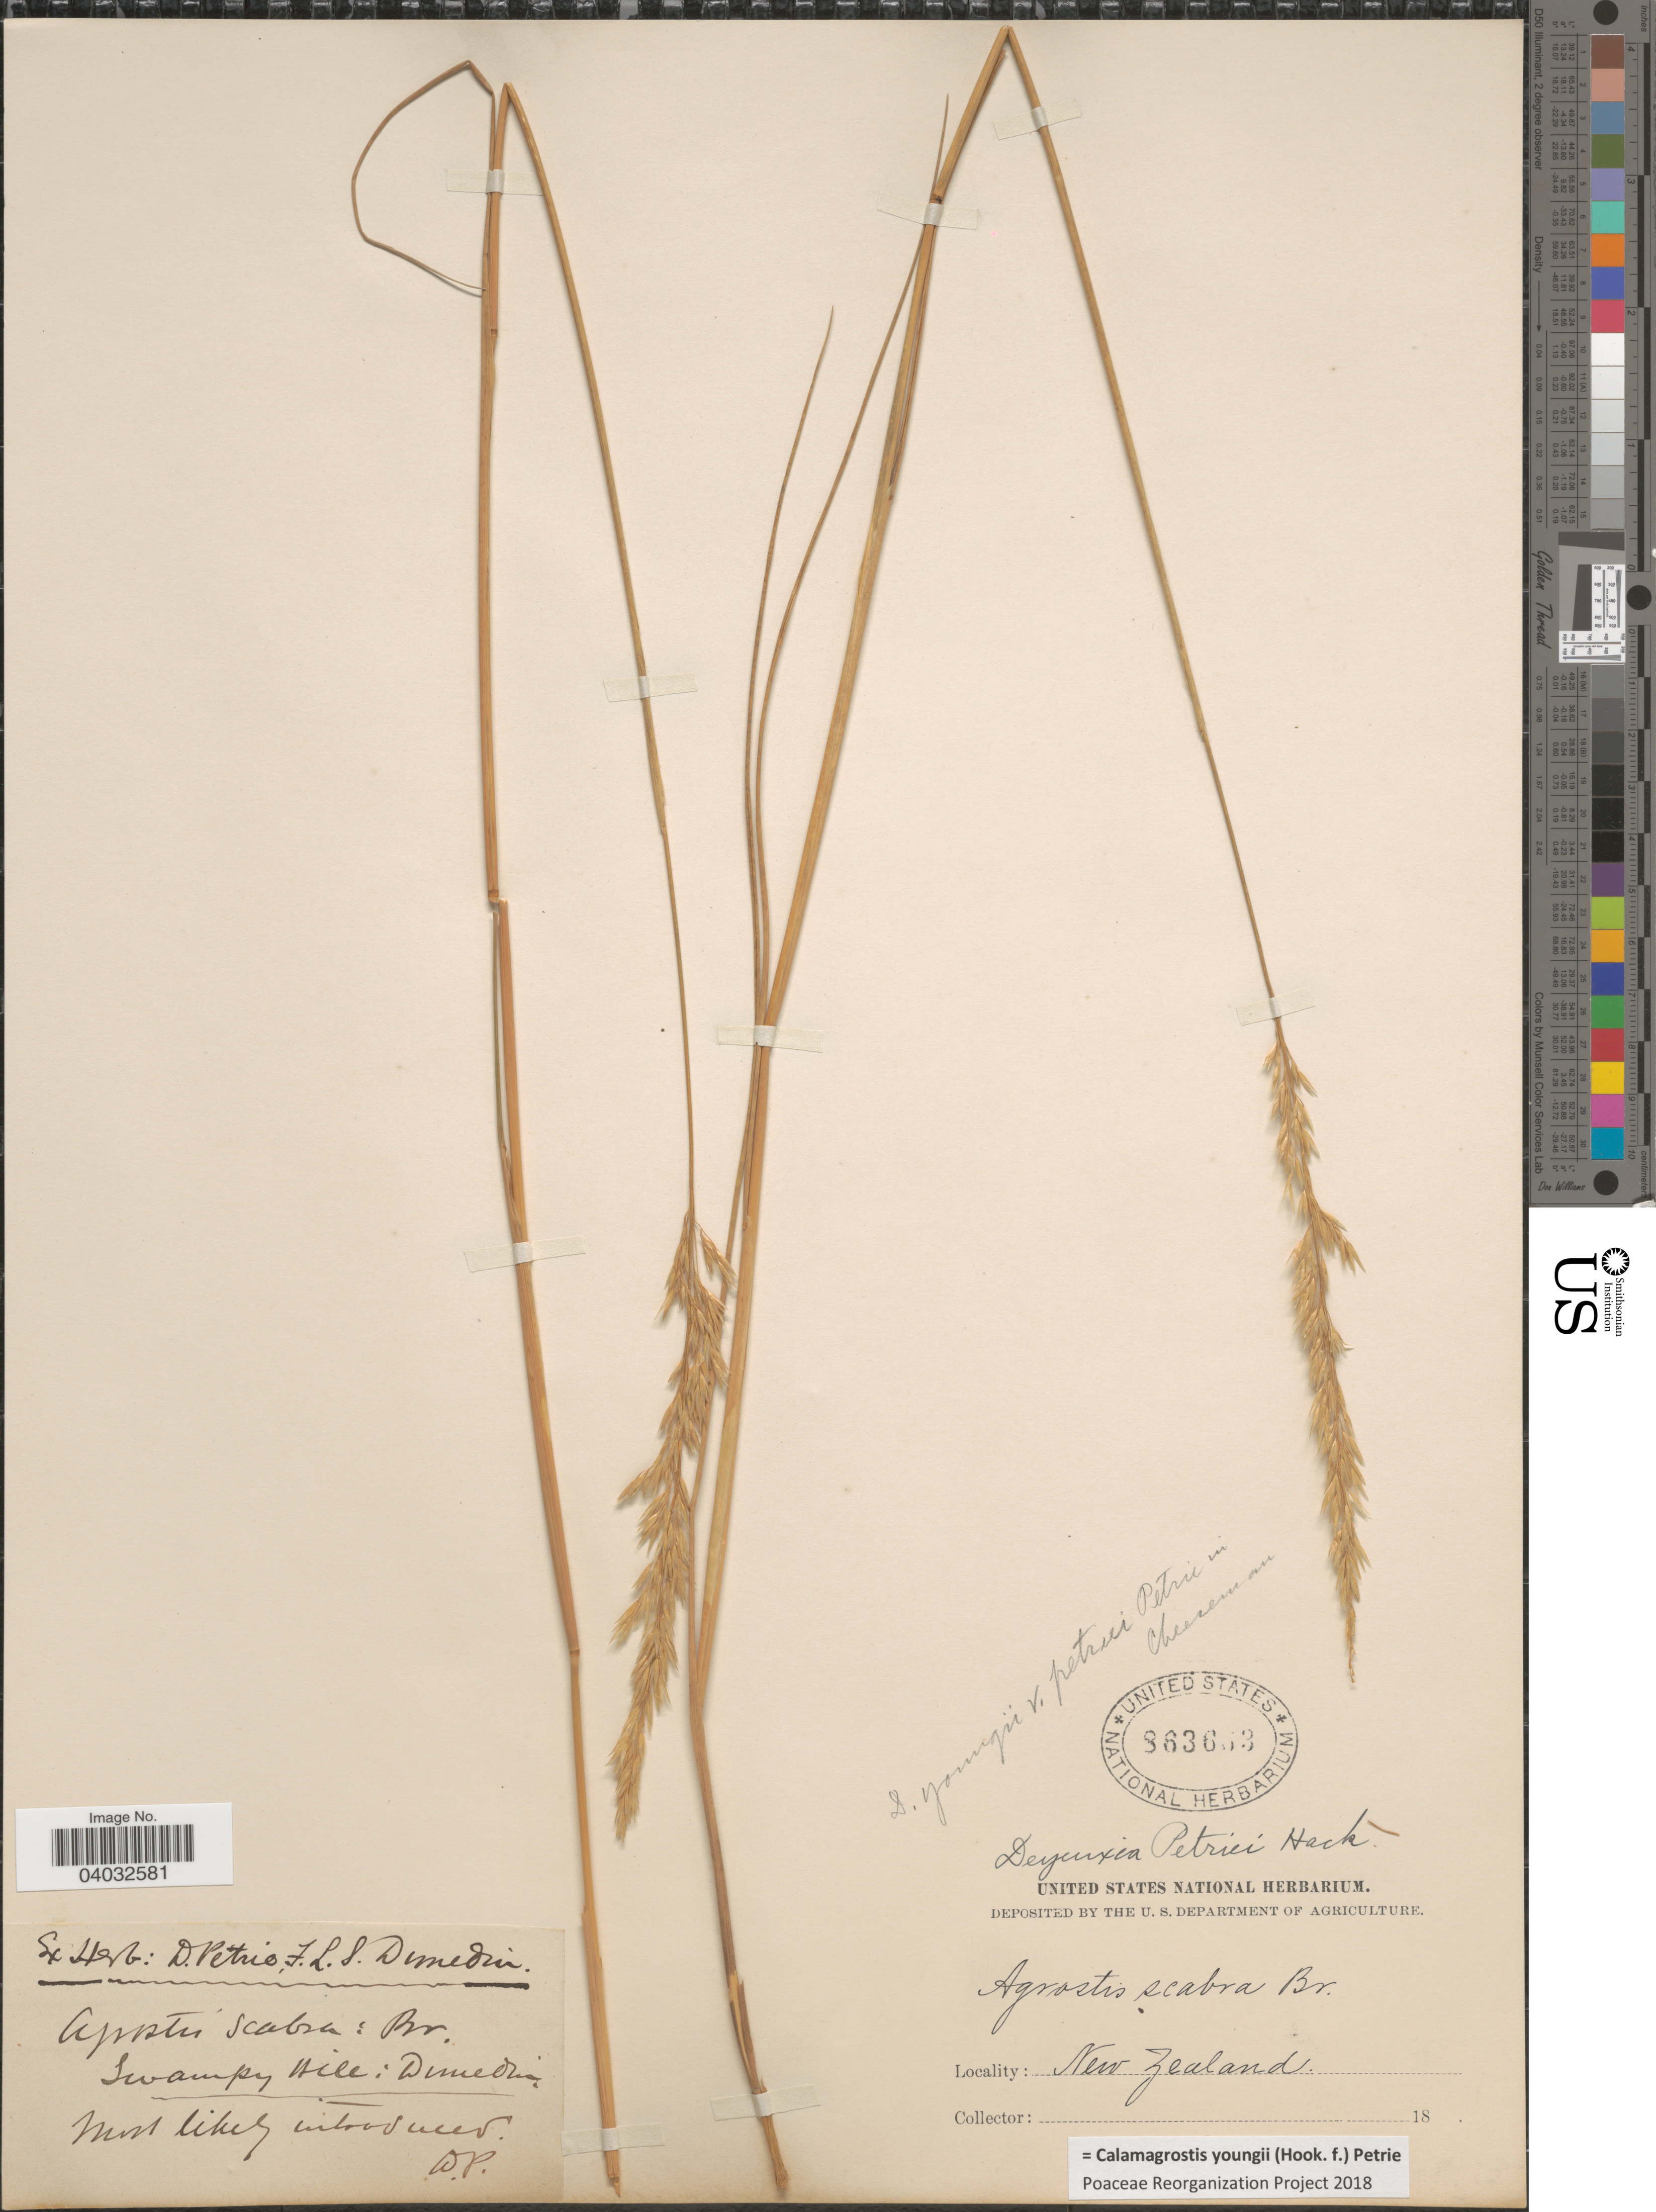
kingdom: Plantae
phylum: Tracheophyta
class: Liliopsida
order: Poales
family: Poaceae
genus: Calamagrostis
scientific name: Calamagrostis youngii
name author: (Hook. f.) Petrie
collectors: Ex Herb. D. Petrie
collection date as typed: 18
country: New Zealand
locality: Swampy Hill: Dunedin.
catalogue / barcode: US 863663